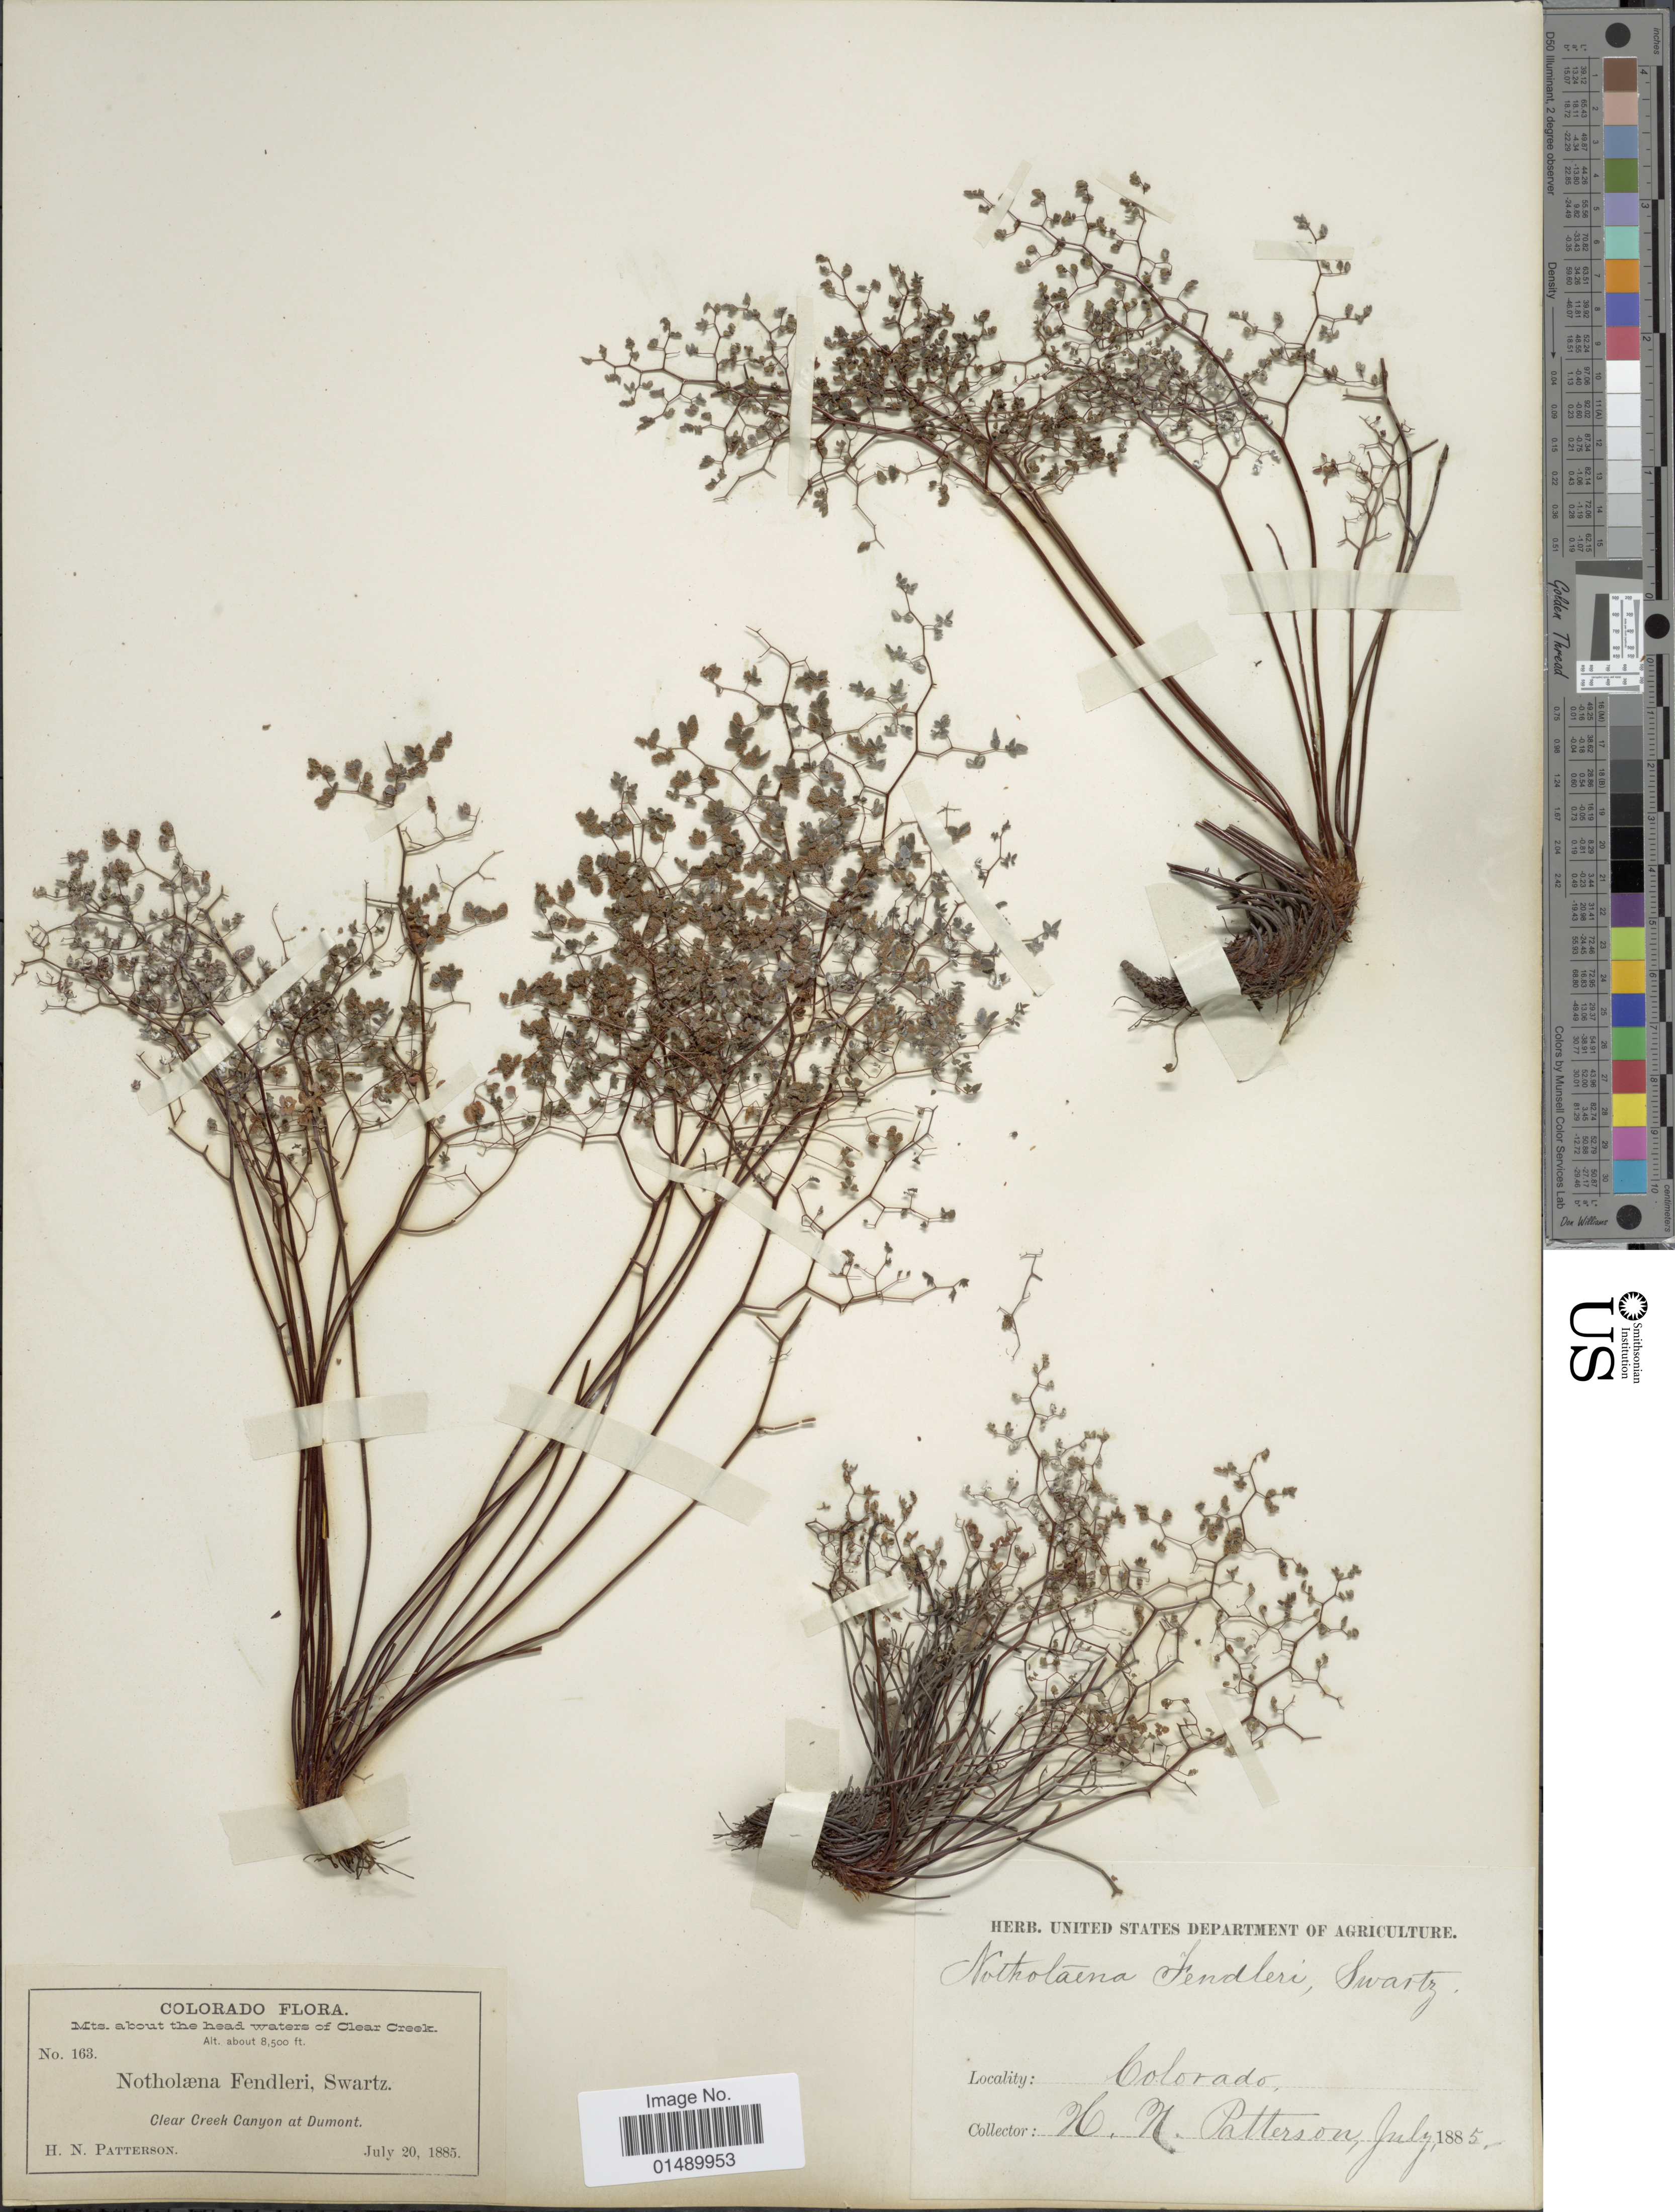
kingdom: Plantae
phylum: Tracheophyta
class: Polypodiopsida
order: Polypodiales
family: Pteridaceae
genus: Argyrochosma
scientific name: Argyrochosma fendleri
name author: (Kunze) Windham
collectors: H. N. Patterson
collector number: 163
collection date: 1885-07-20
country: United States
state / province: Colorado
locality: Colorado. Mts. about the head waters of Clear Creek. Clear Creek Canyon at Dumont.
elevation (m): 2591